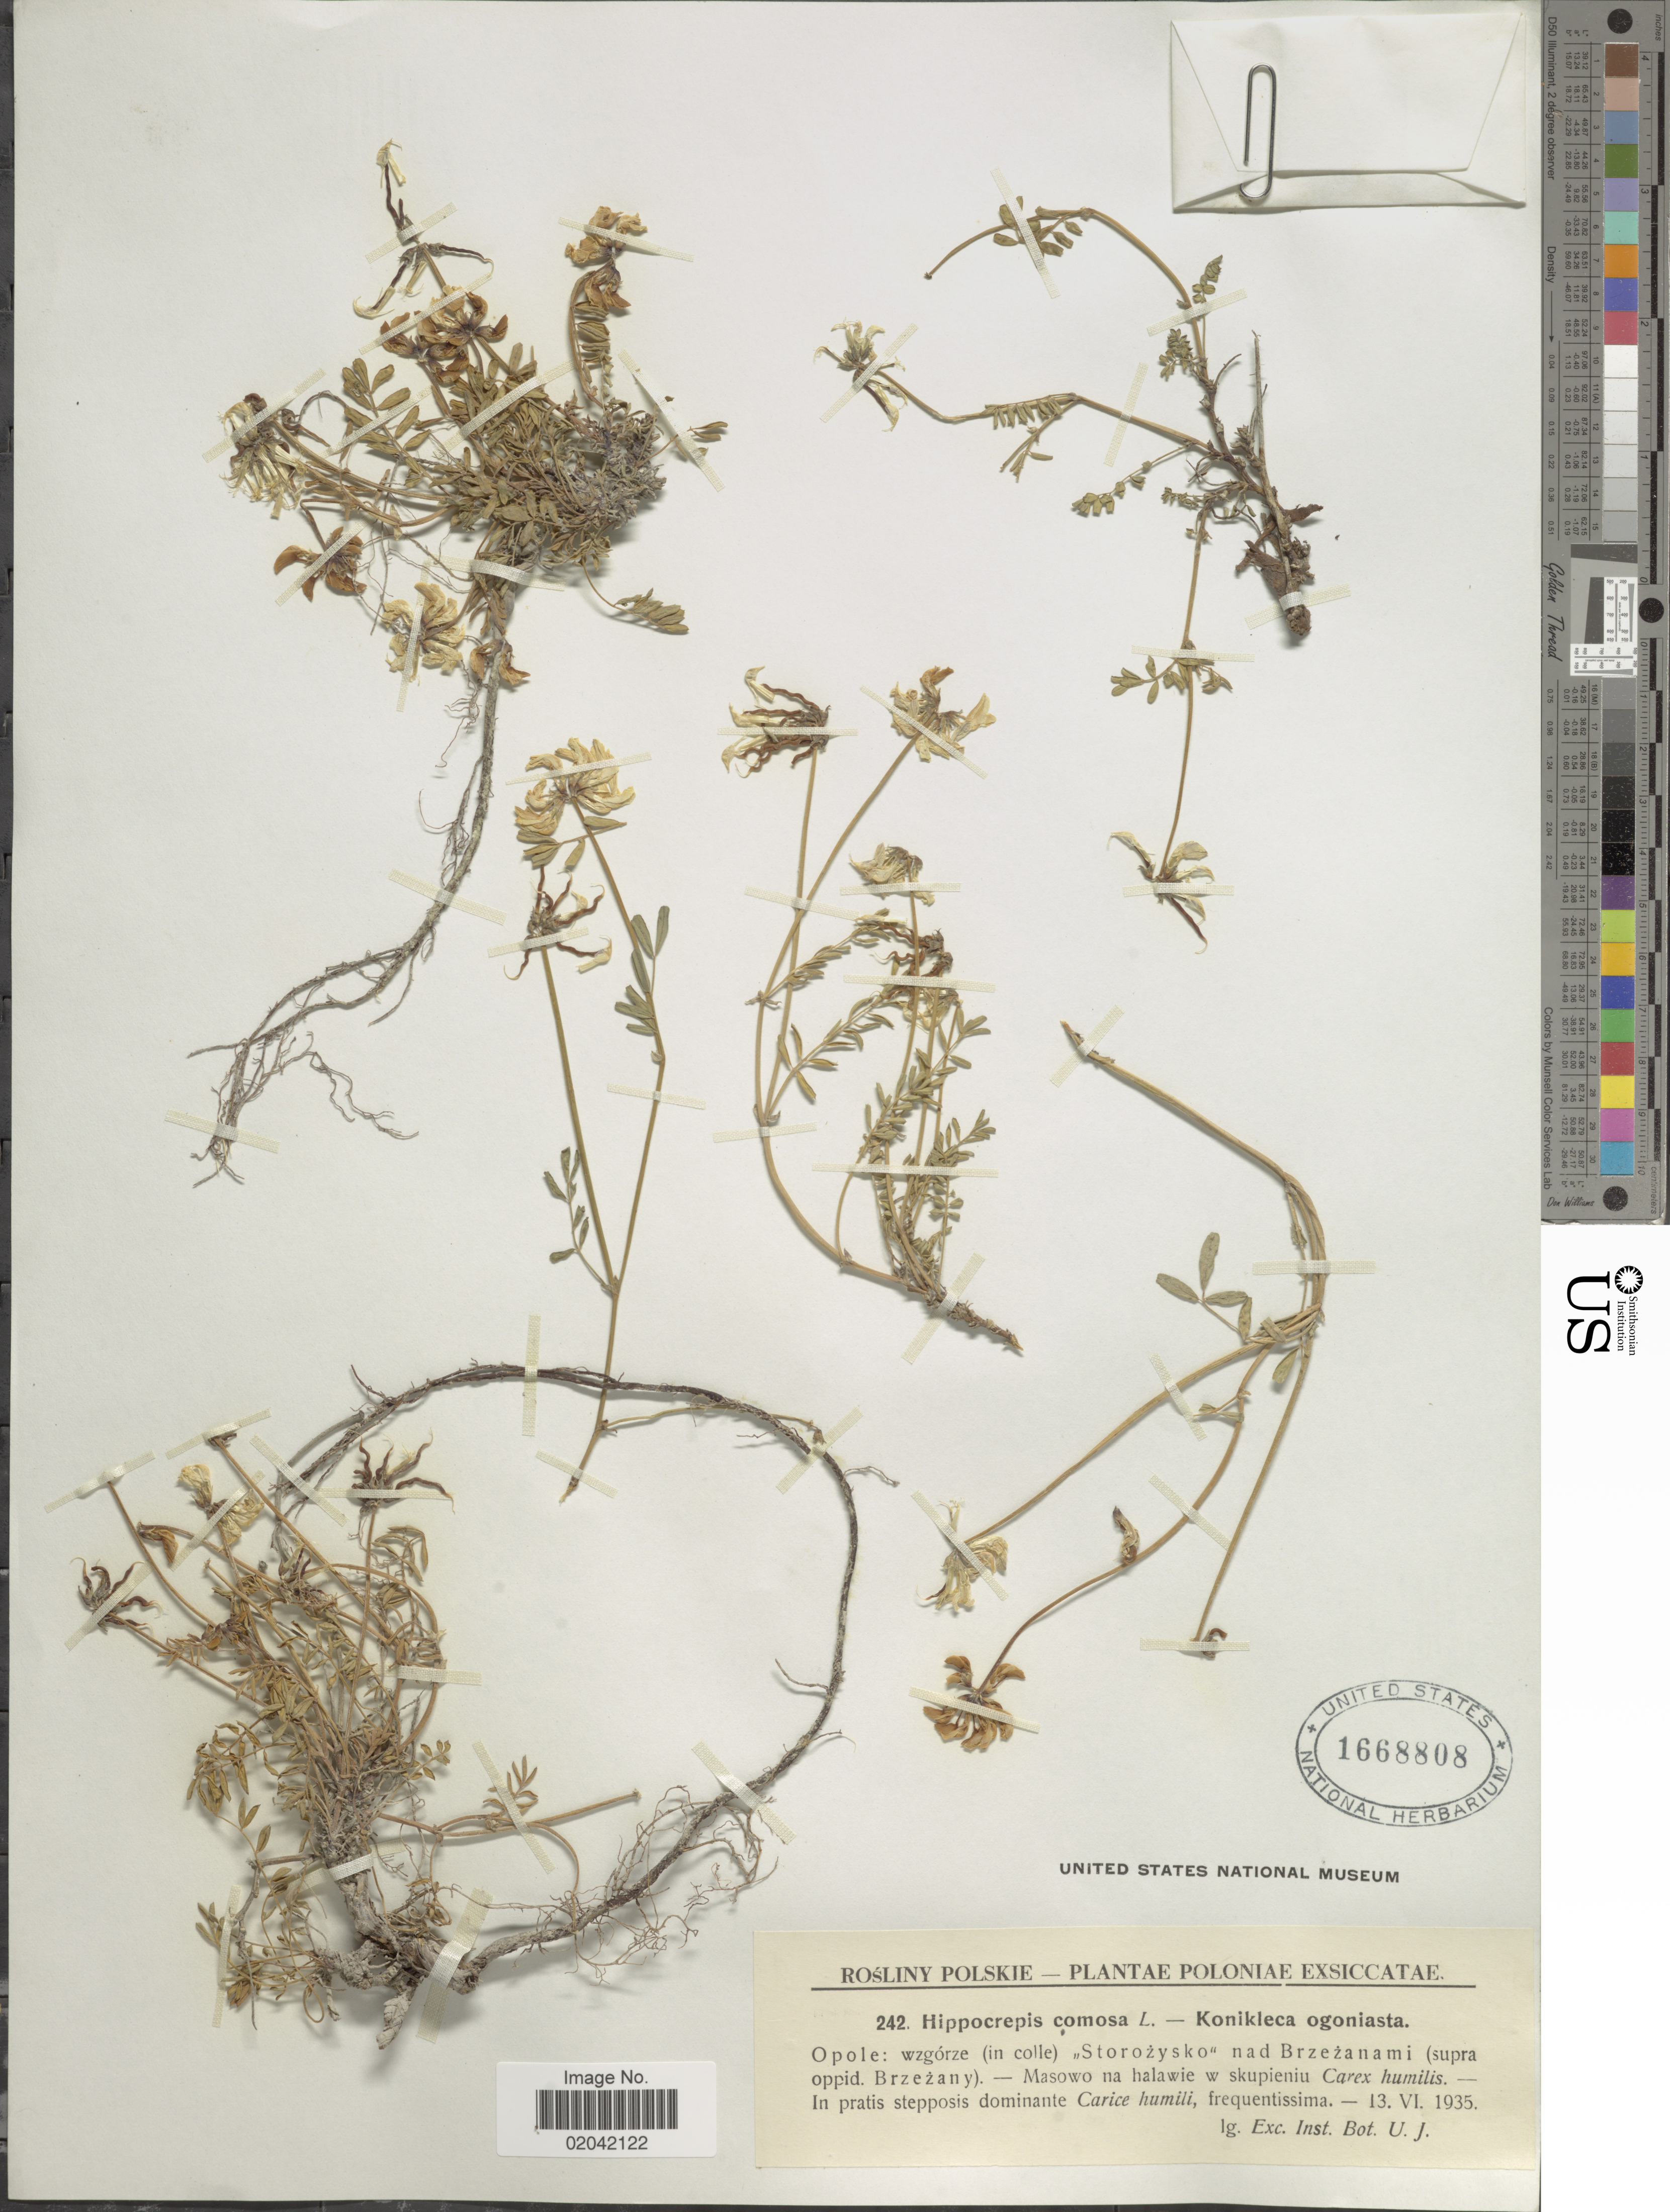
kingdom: Plantae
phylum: Tracheophyta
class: Magnoliopsida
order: Fabales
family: Fabaceae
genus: Hippocrepis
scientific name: Hippocrepis comosa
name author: L.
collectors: Exch. Inst. Bot. U.J.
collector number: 242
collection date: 1935-06-13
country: Poland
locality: Poloniae. Opole: wzgorze (in colle), Storozysko nad Brzezanami (supra oppid. Brzezany)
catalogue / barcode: US 1668808